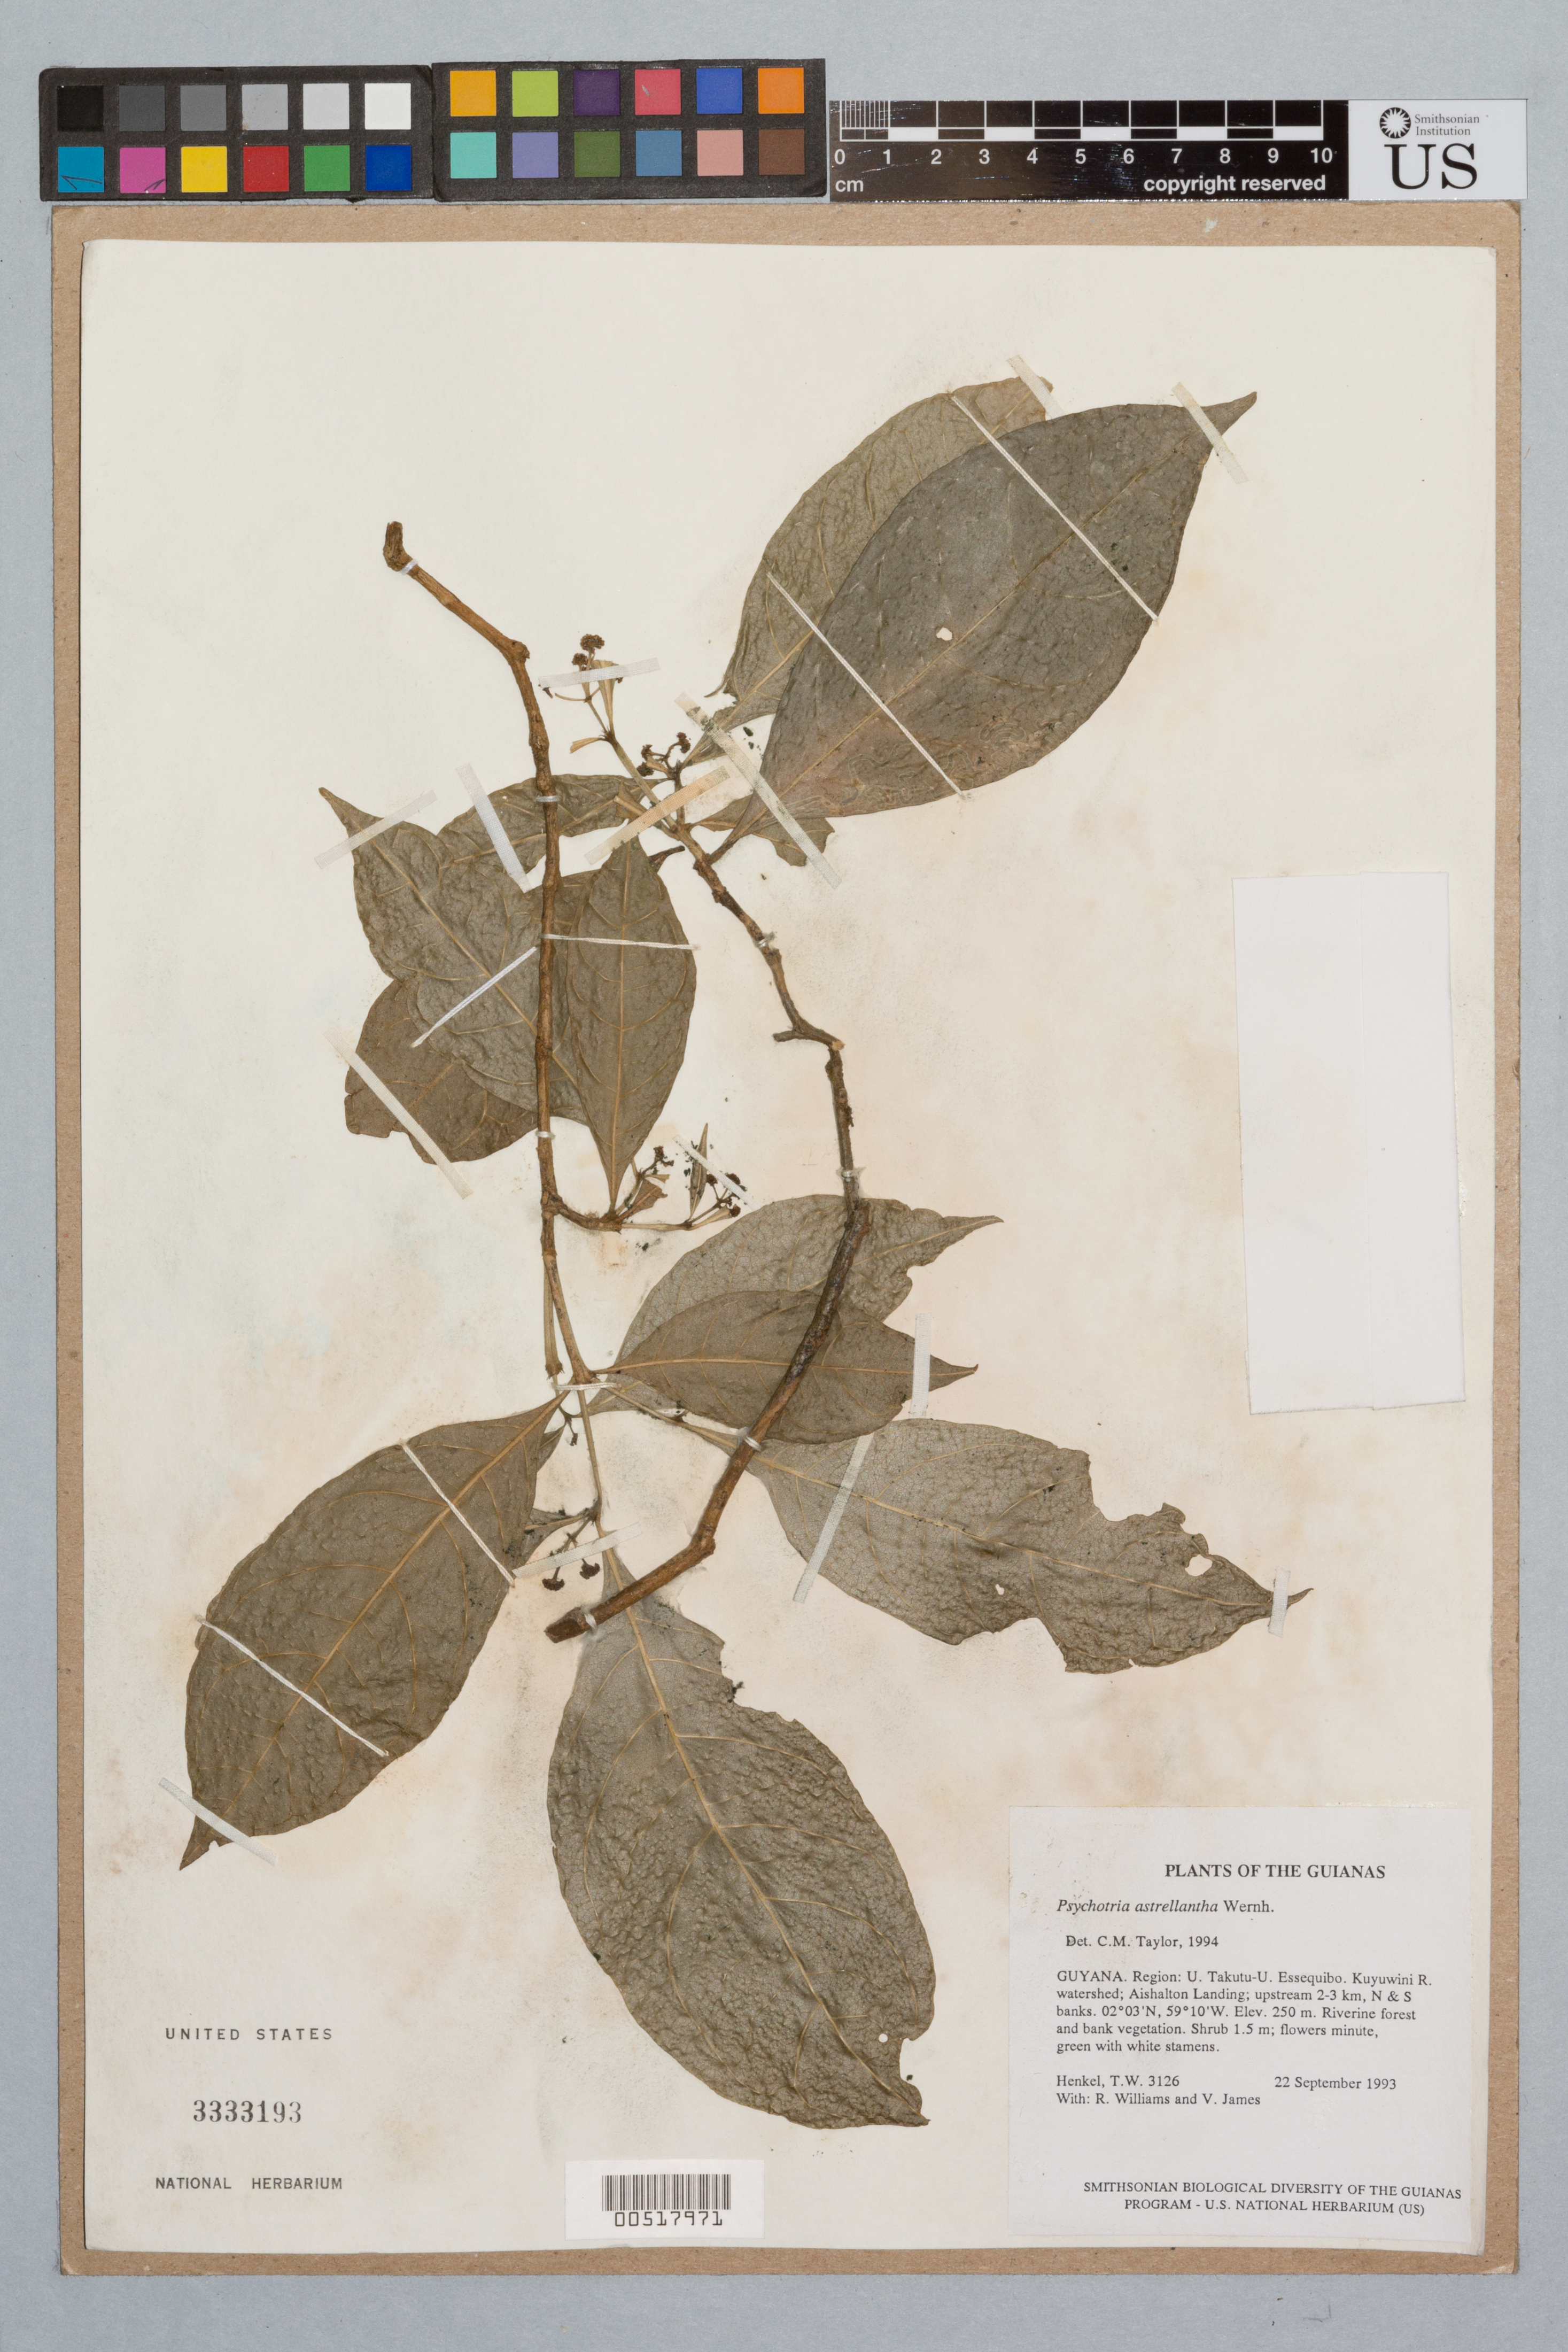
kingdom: Plantae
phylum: Tracheophyta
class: Magnoliopsida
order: Gentianales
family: Rubiaceae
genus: Psychotria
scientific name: Psychotria astrellantha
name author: Wernham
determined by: Taylor, Charlotte M.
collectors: T. Henkel, R. Williams & V. James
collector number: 3126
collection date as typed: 22 September 1993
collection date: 1993-09-22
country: Guyana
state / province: U. Takutu-U. Essequibo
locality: Kuyuwini R. watershed; Aishalton Landing; upstream 2-3 km, N & S banks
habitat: Riverine forest and bank vegetation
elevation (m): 250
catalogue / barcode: US 3333193